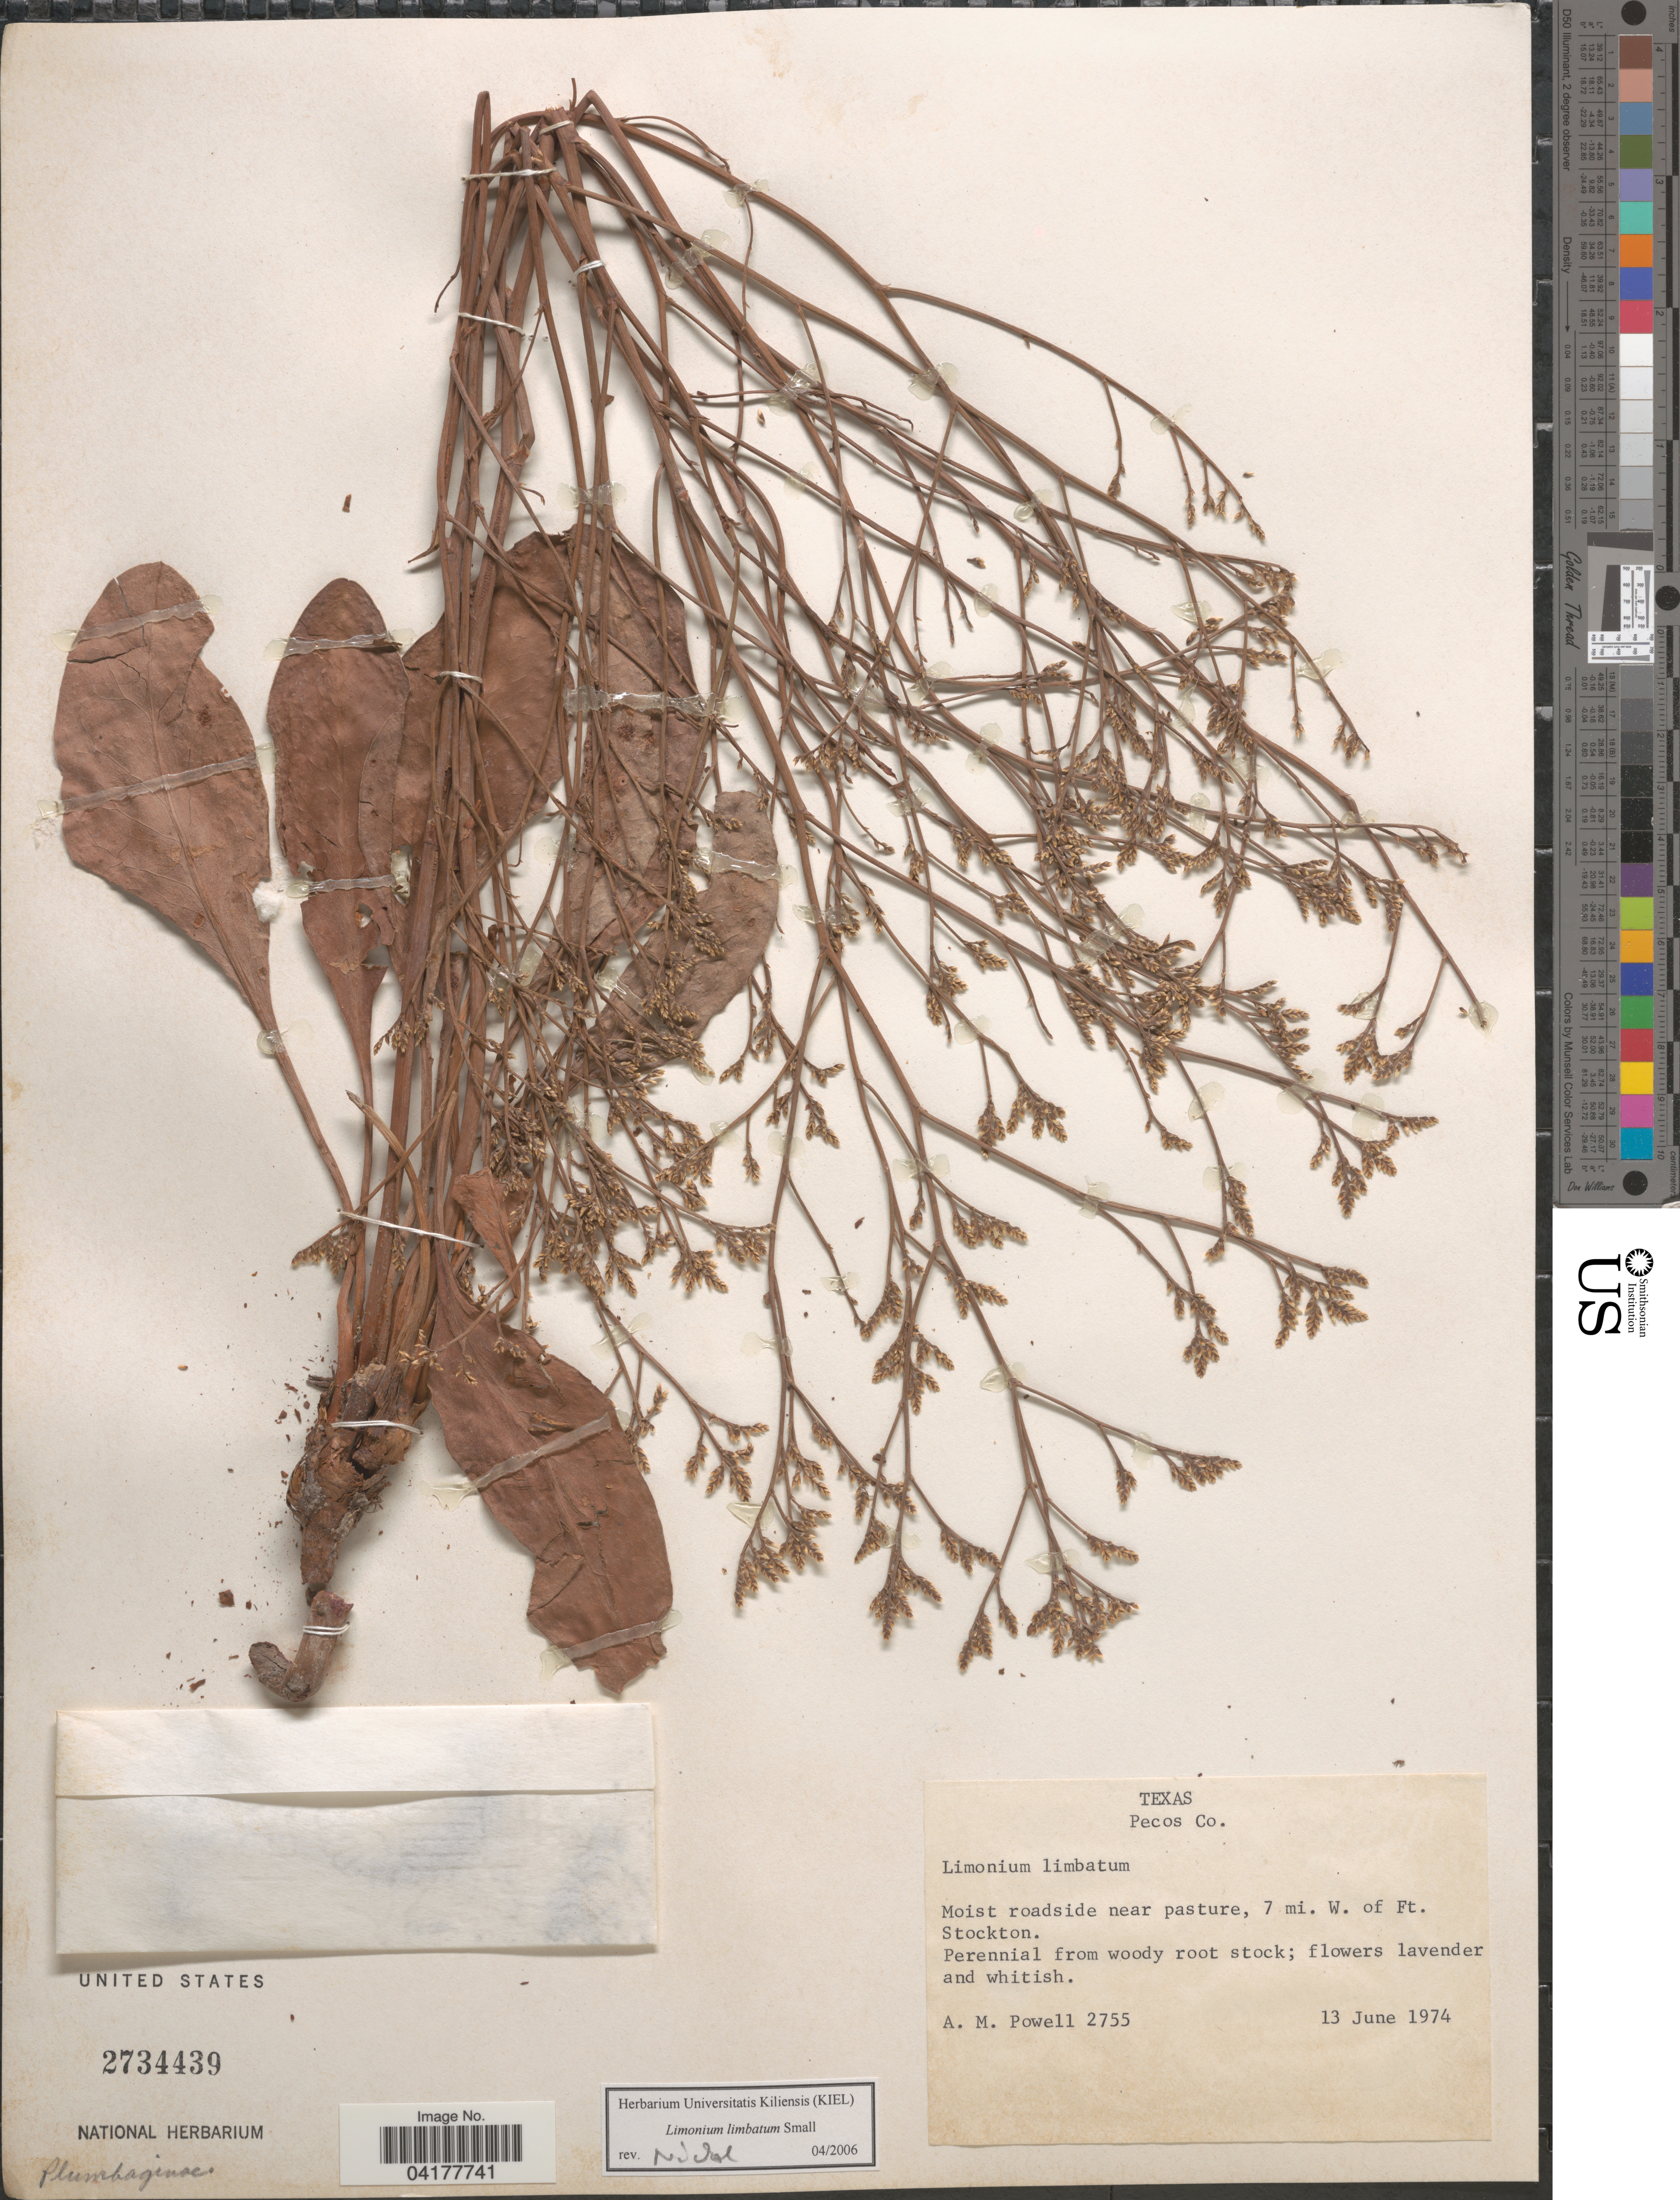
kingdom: Plantae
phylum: Tracheophyta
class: Magnoliopsida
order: Caryophyllales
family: Plumbaginaceae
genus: Limonium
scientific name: Limonium limbatum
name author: Small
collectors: A. M. Powell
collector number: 2755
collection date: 1974-06-13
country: United States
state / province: Texas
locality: Pecos Co. 7 mi. W. of Ft. Stockton.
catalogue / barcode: US 2734439